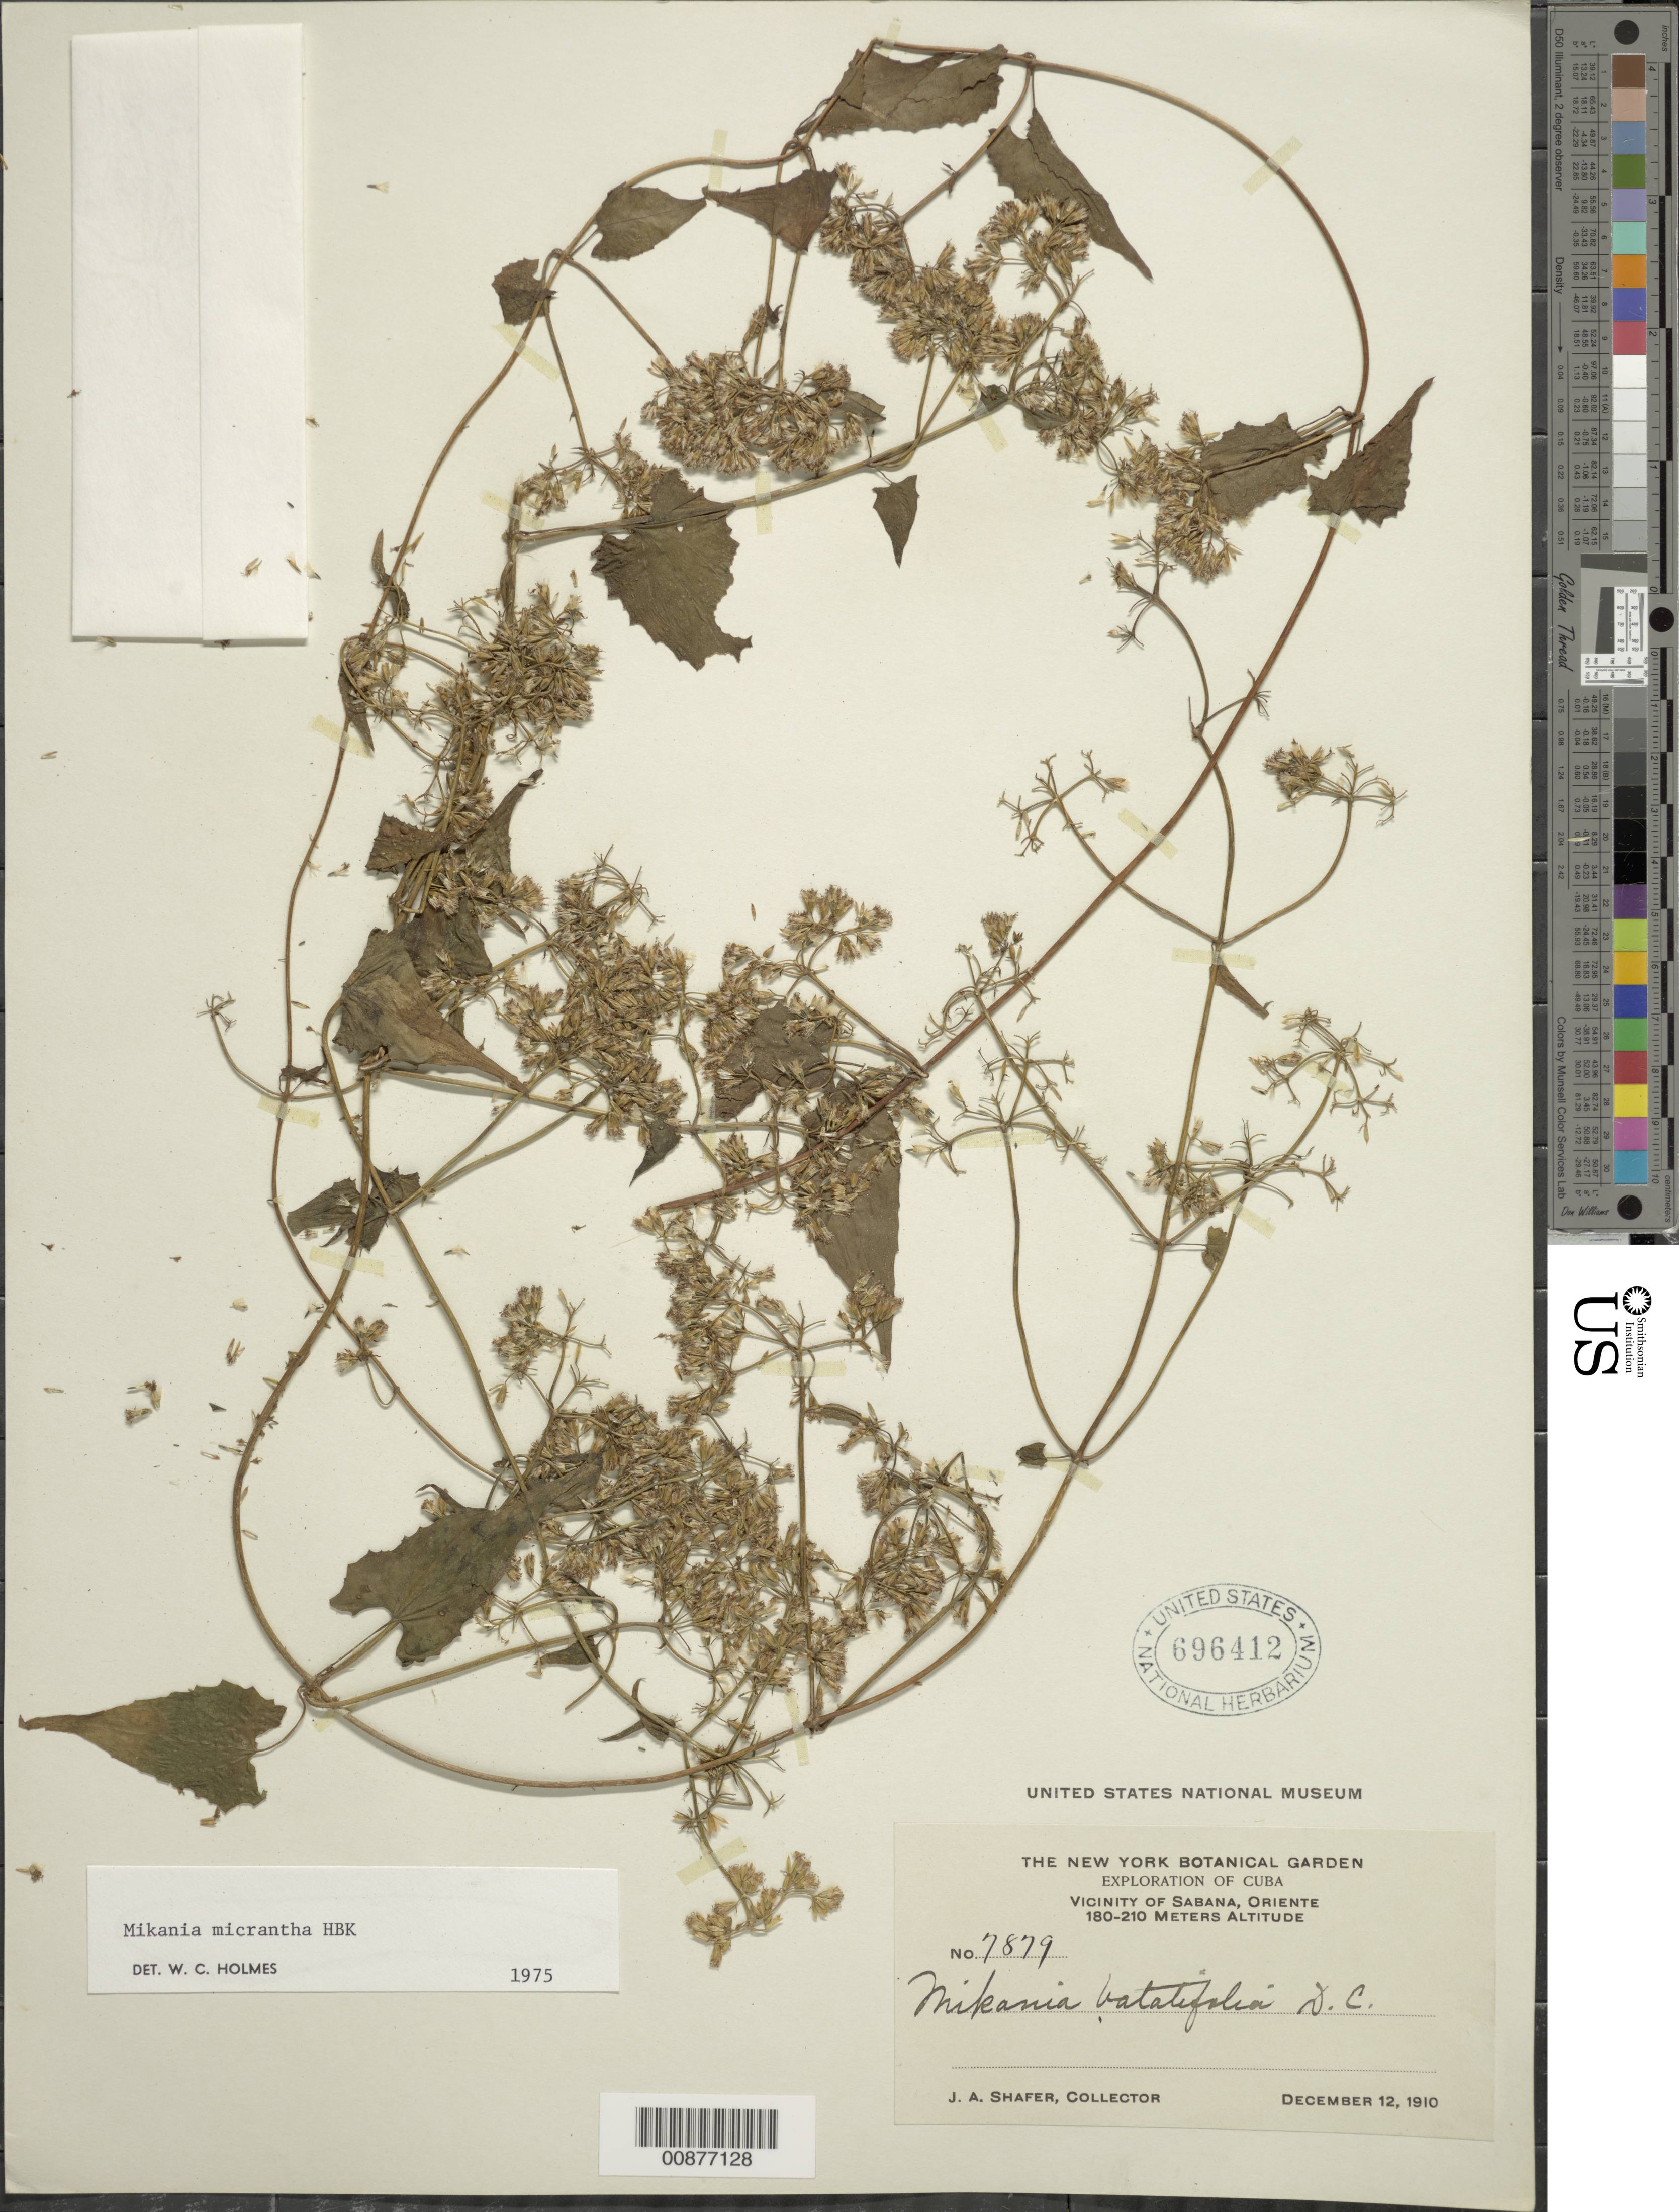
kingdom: Plantae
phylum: Tracheophyta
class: Magnoliopsida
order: Asterales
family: Asteraceae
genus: Mikania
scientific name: Mikania micrantha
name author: Kunth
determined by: Holmes, Walter C., (BAYLU), Baylor University (UNITED STATES)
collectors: J. A. Shafer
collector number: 7879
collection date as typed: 12 Dec 1910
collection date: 1910-12-12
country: Cuba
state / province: Oriente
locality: Vicinity of Sabana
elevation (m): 180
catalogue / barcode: US 696412